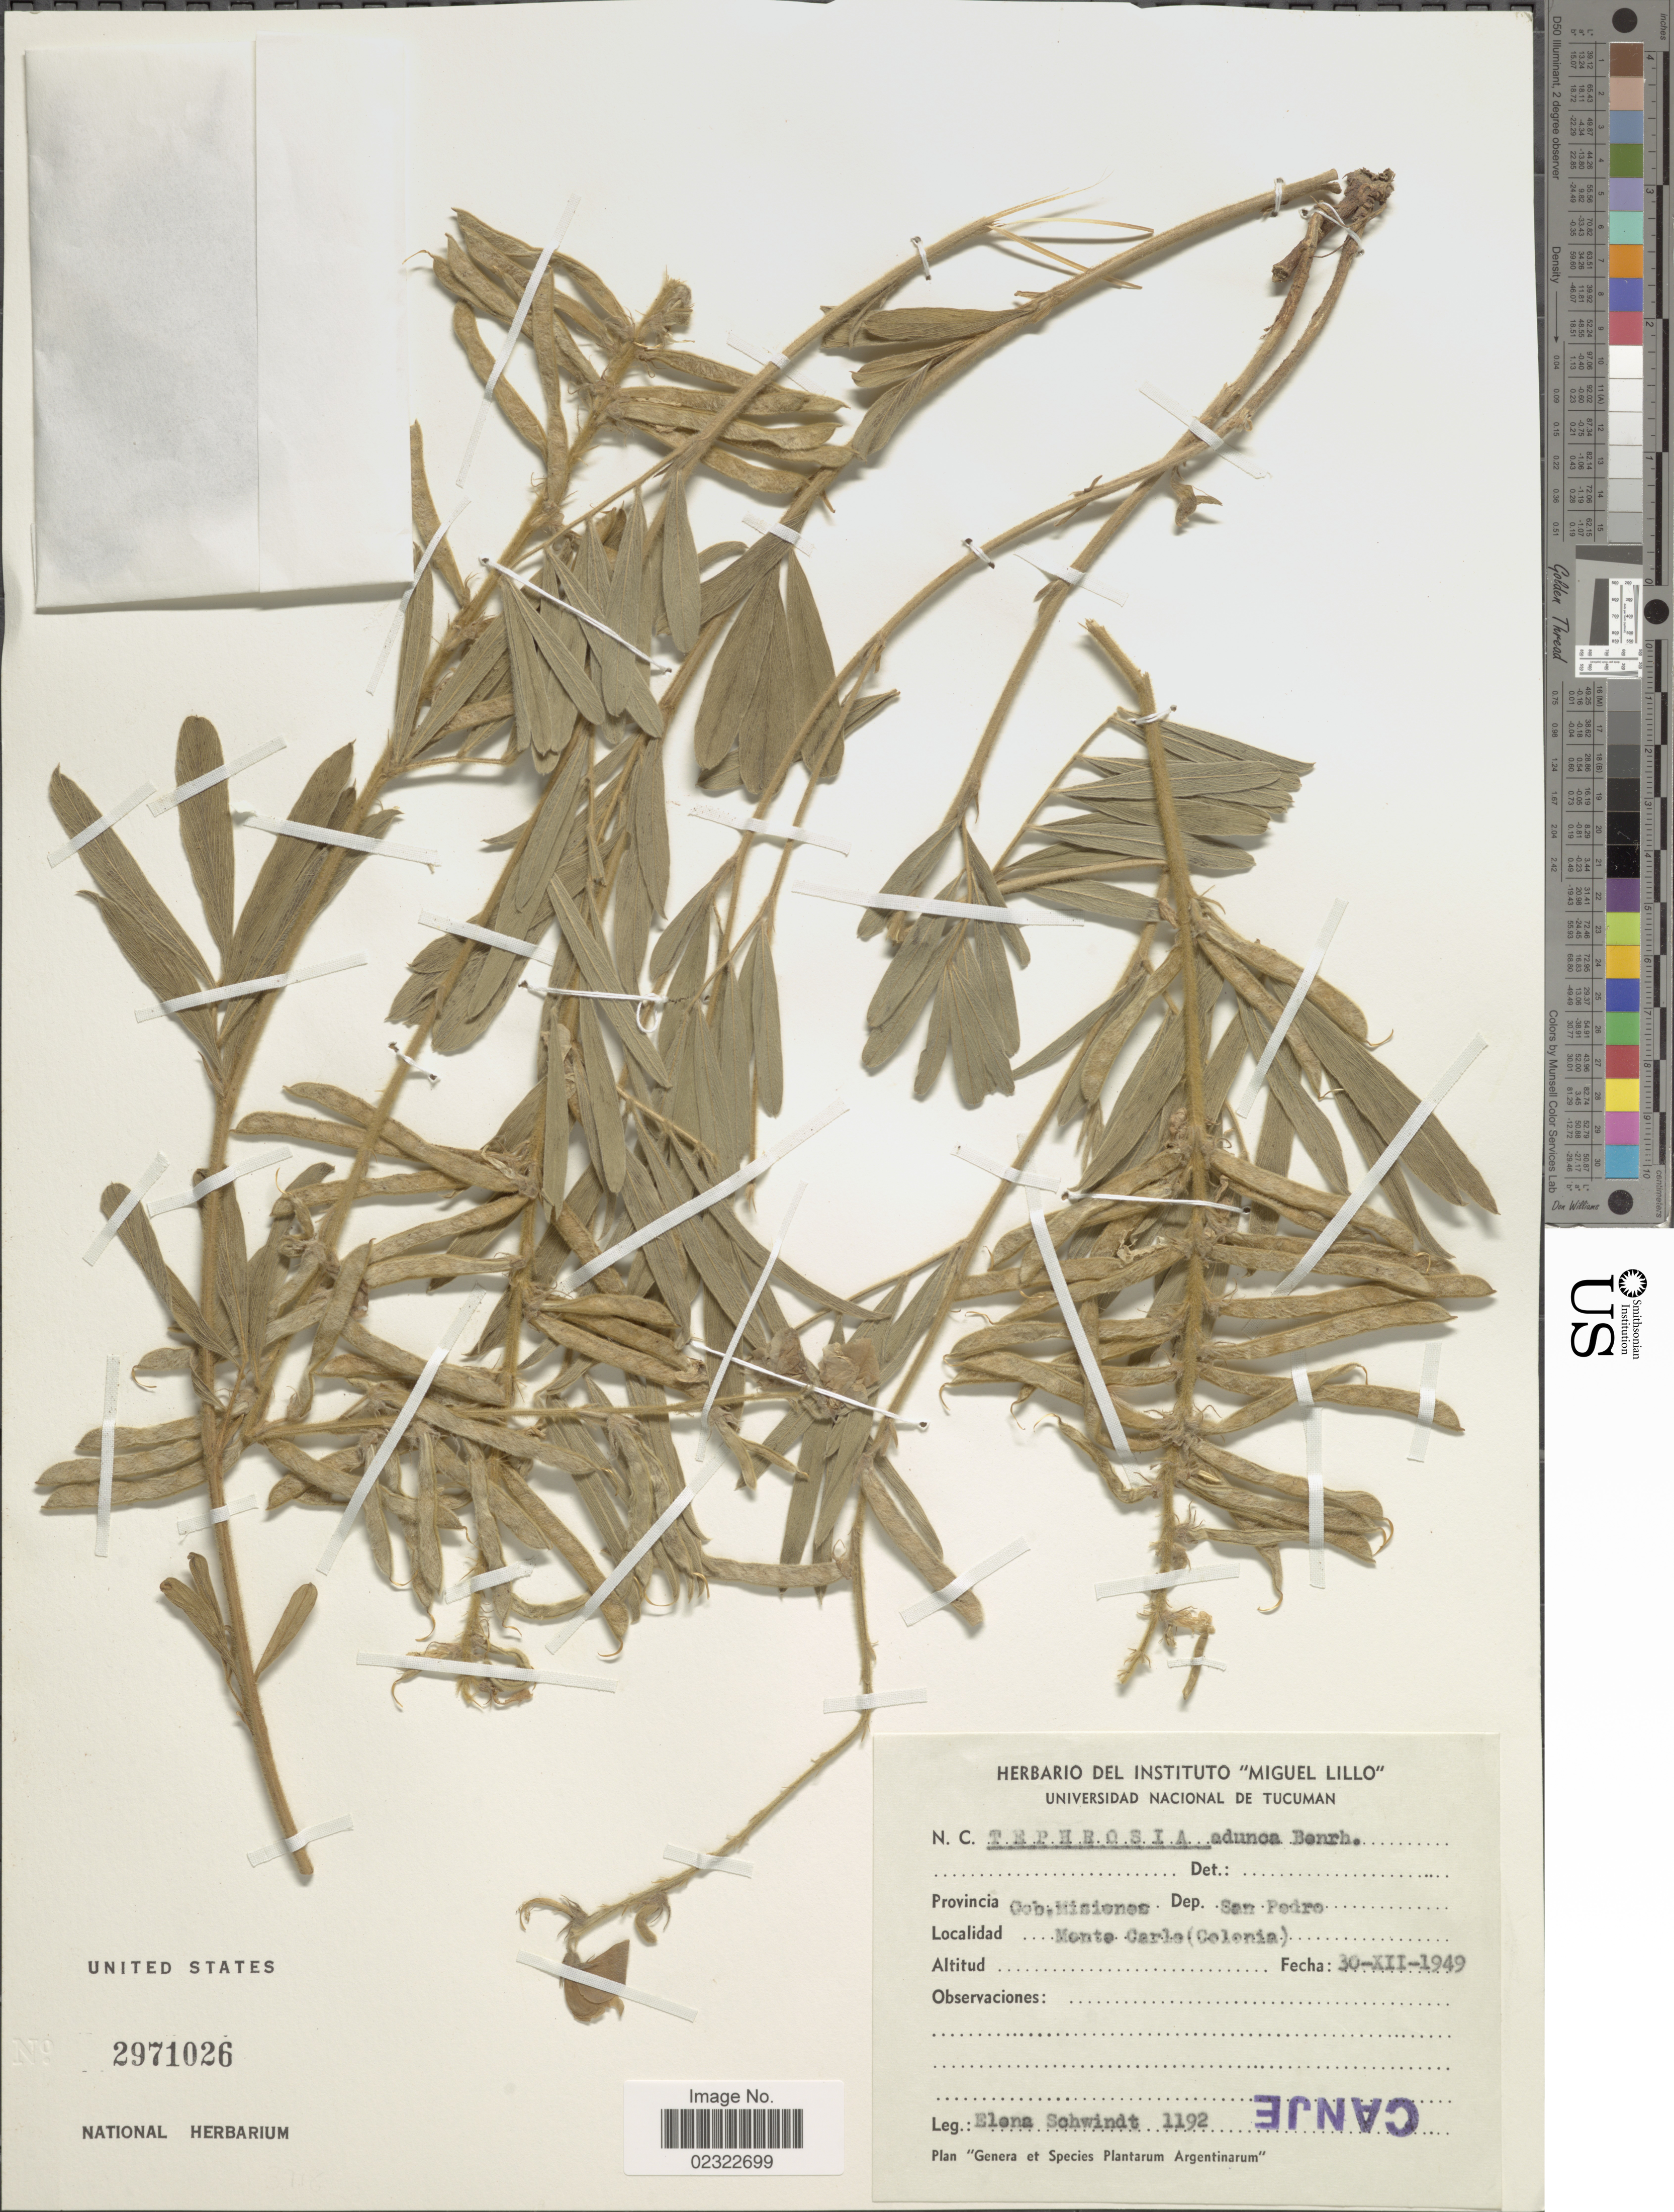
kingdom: Plantae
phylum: Tracheophyta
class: Magnoliopsida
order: Fabales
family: Fabaceae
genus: Tephrosia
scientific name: Tephrosia adunca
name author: Benth.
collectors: E. Schwindt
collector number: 1192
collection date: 1949-07-30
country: Argentina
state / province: Misiones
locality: Dep.: San Pedro. Monte Carle (Colonia)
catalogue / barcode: US 2971026